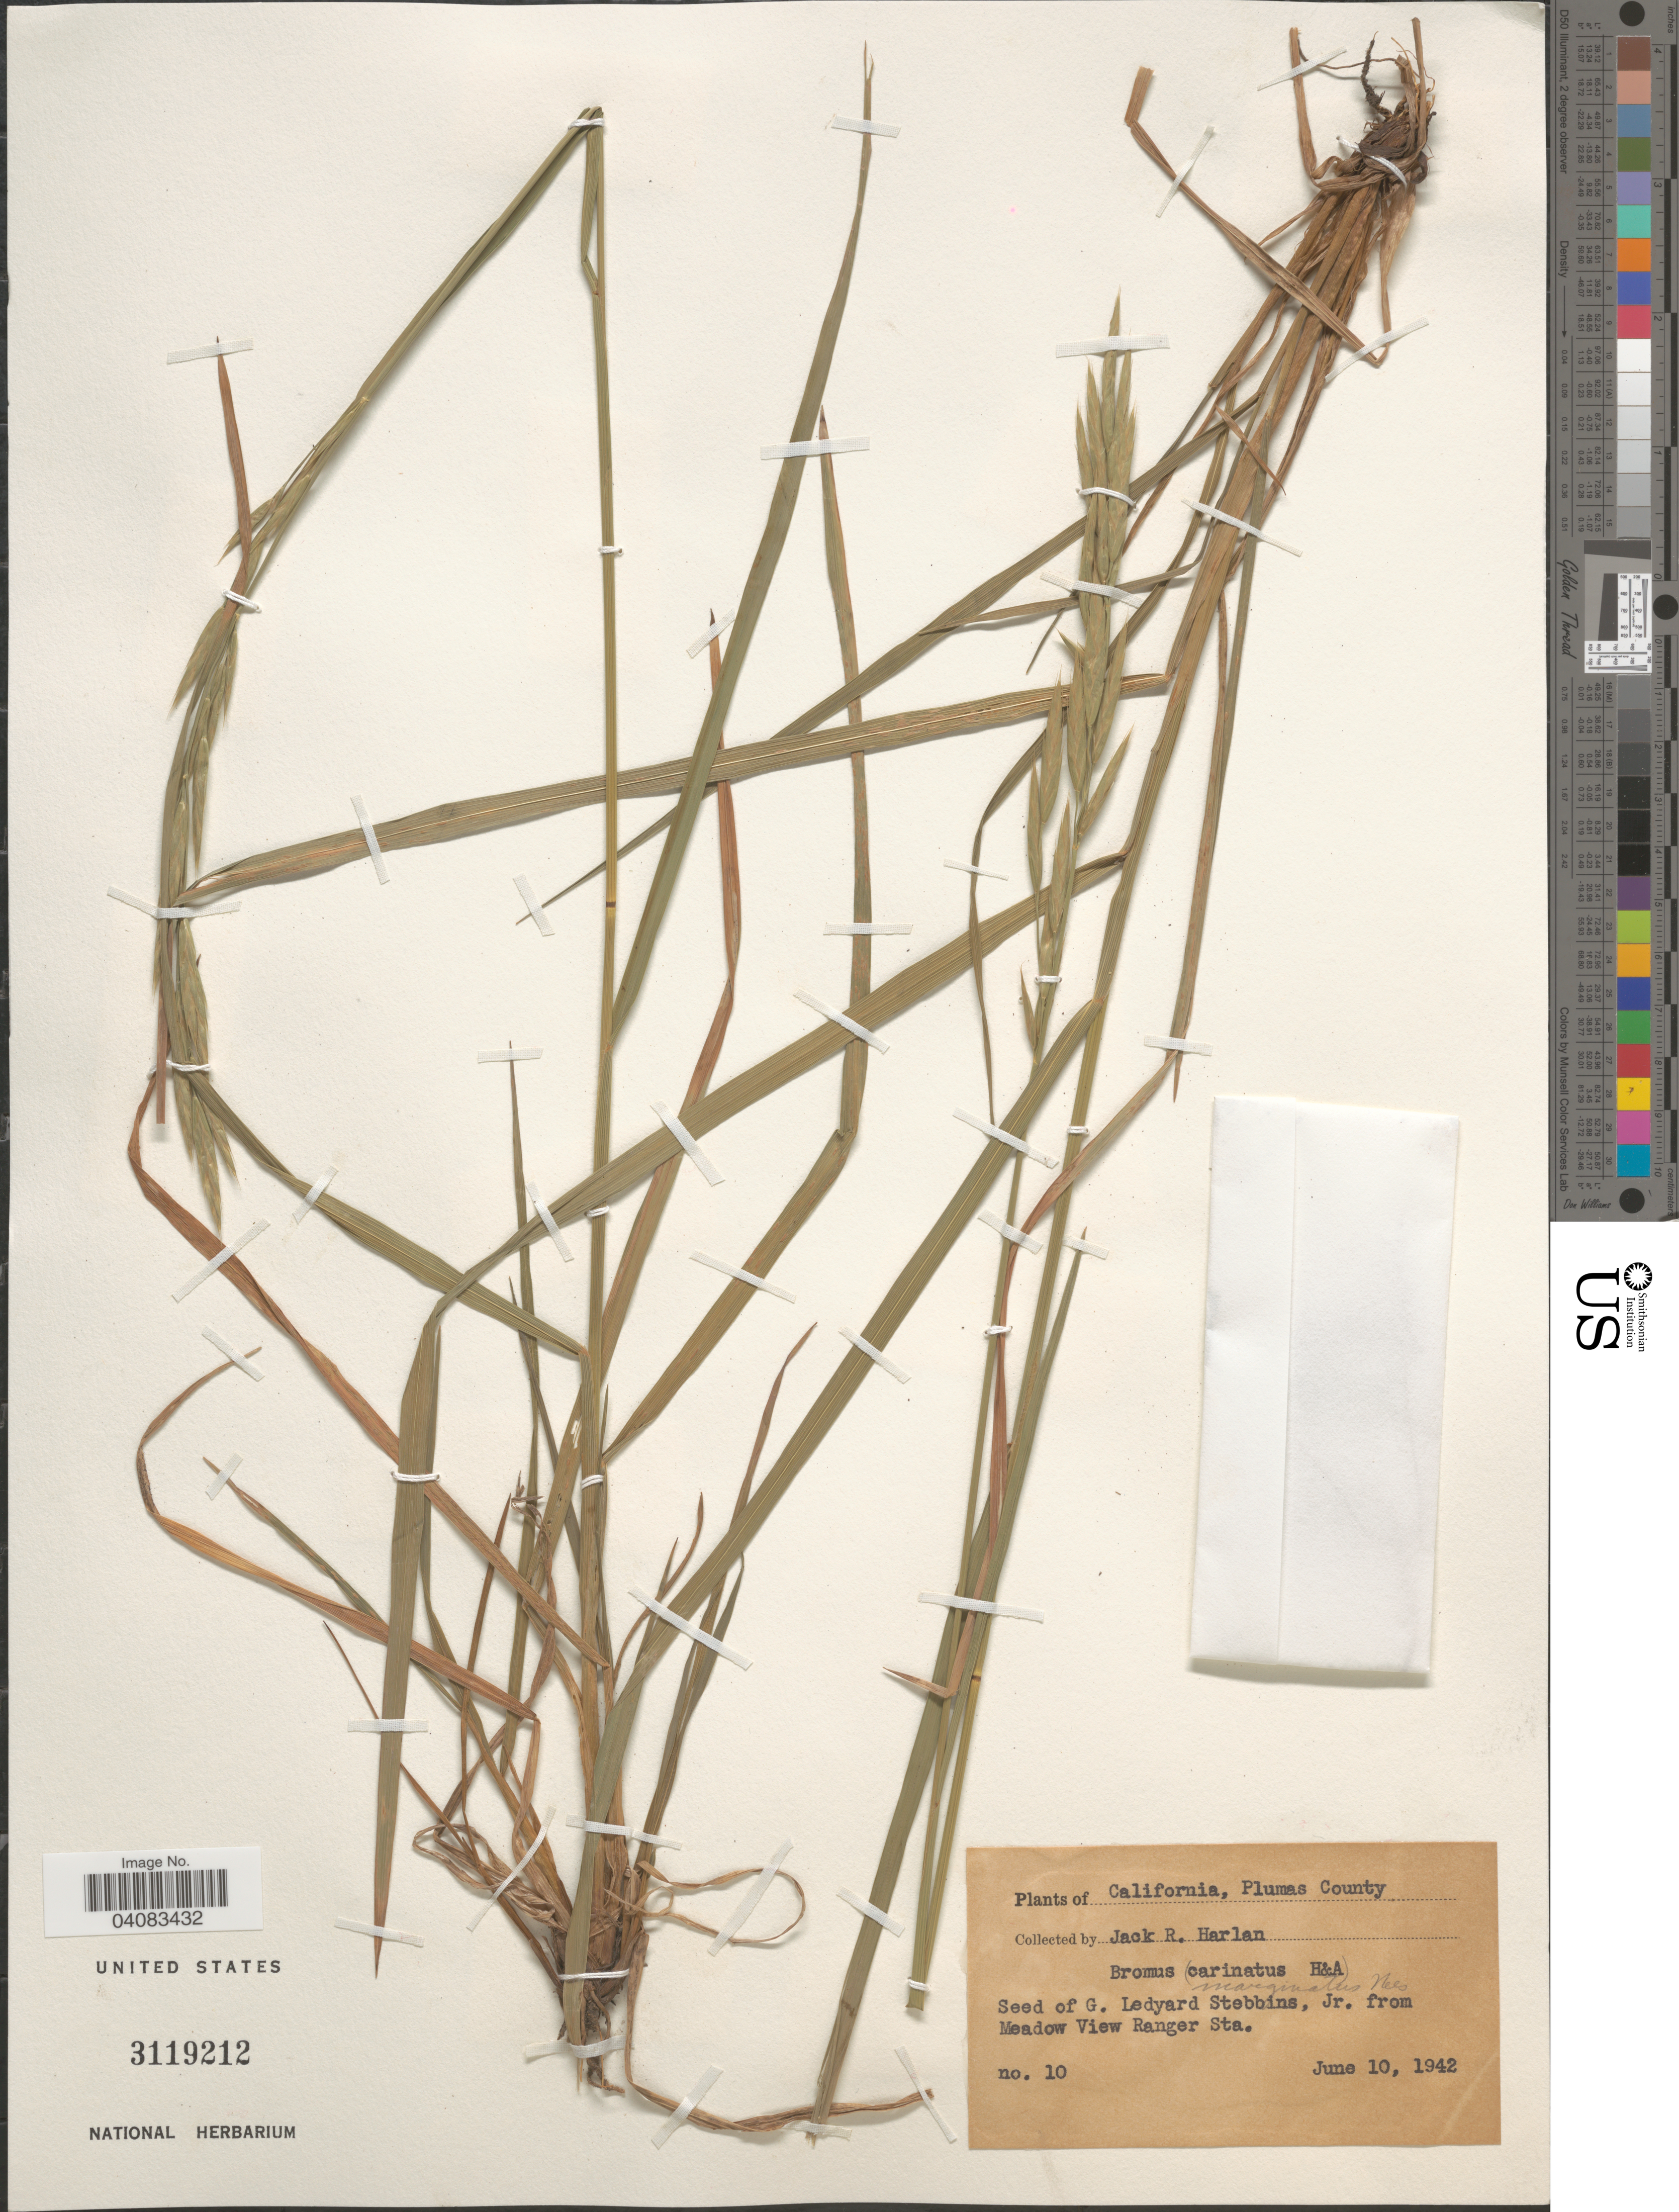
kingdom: Plantae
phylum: Tracheophyta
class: Liliopsida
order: Poales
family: Poaceae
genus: Bromus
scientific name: Bromus marginatus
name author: Nees ex Steud.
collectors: J. Harlan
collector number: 10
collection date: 1942-06-10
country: United States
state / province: California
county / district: Plumas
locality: Plumas County.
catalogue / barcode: US 3119212